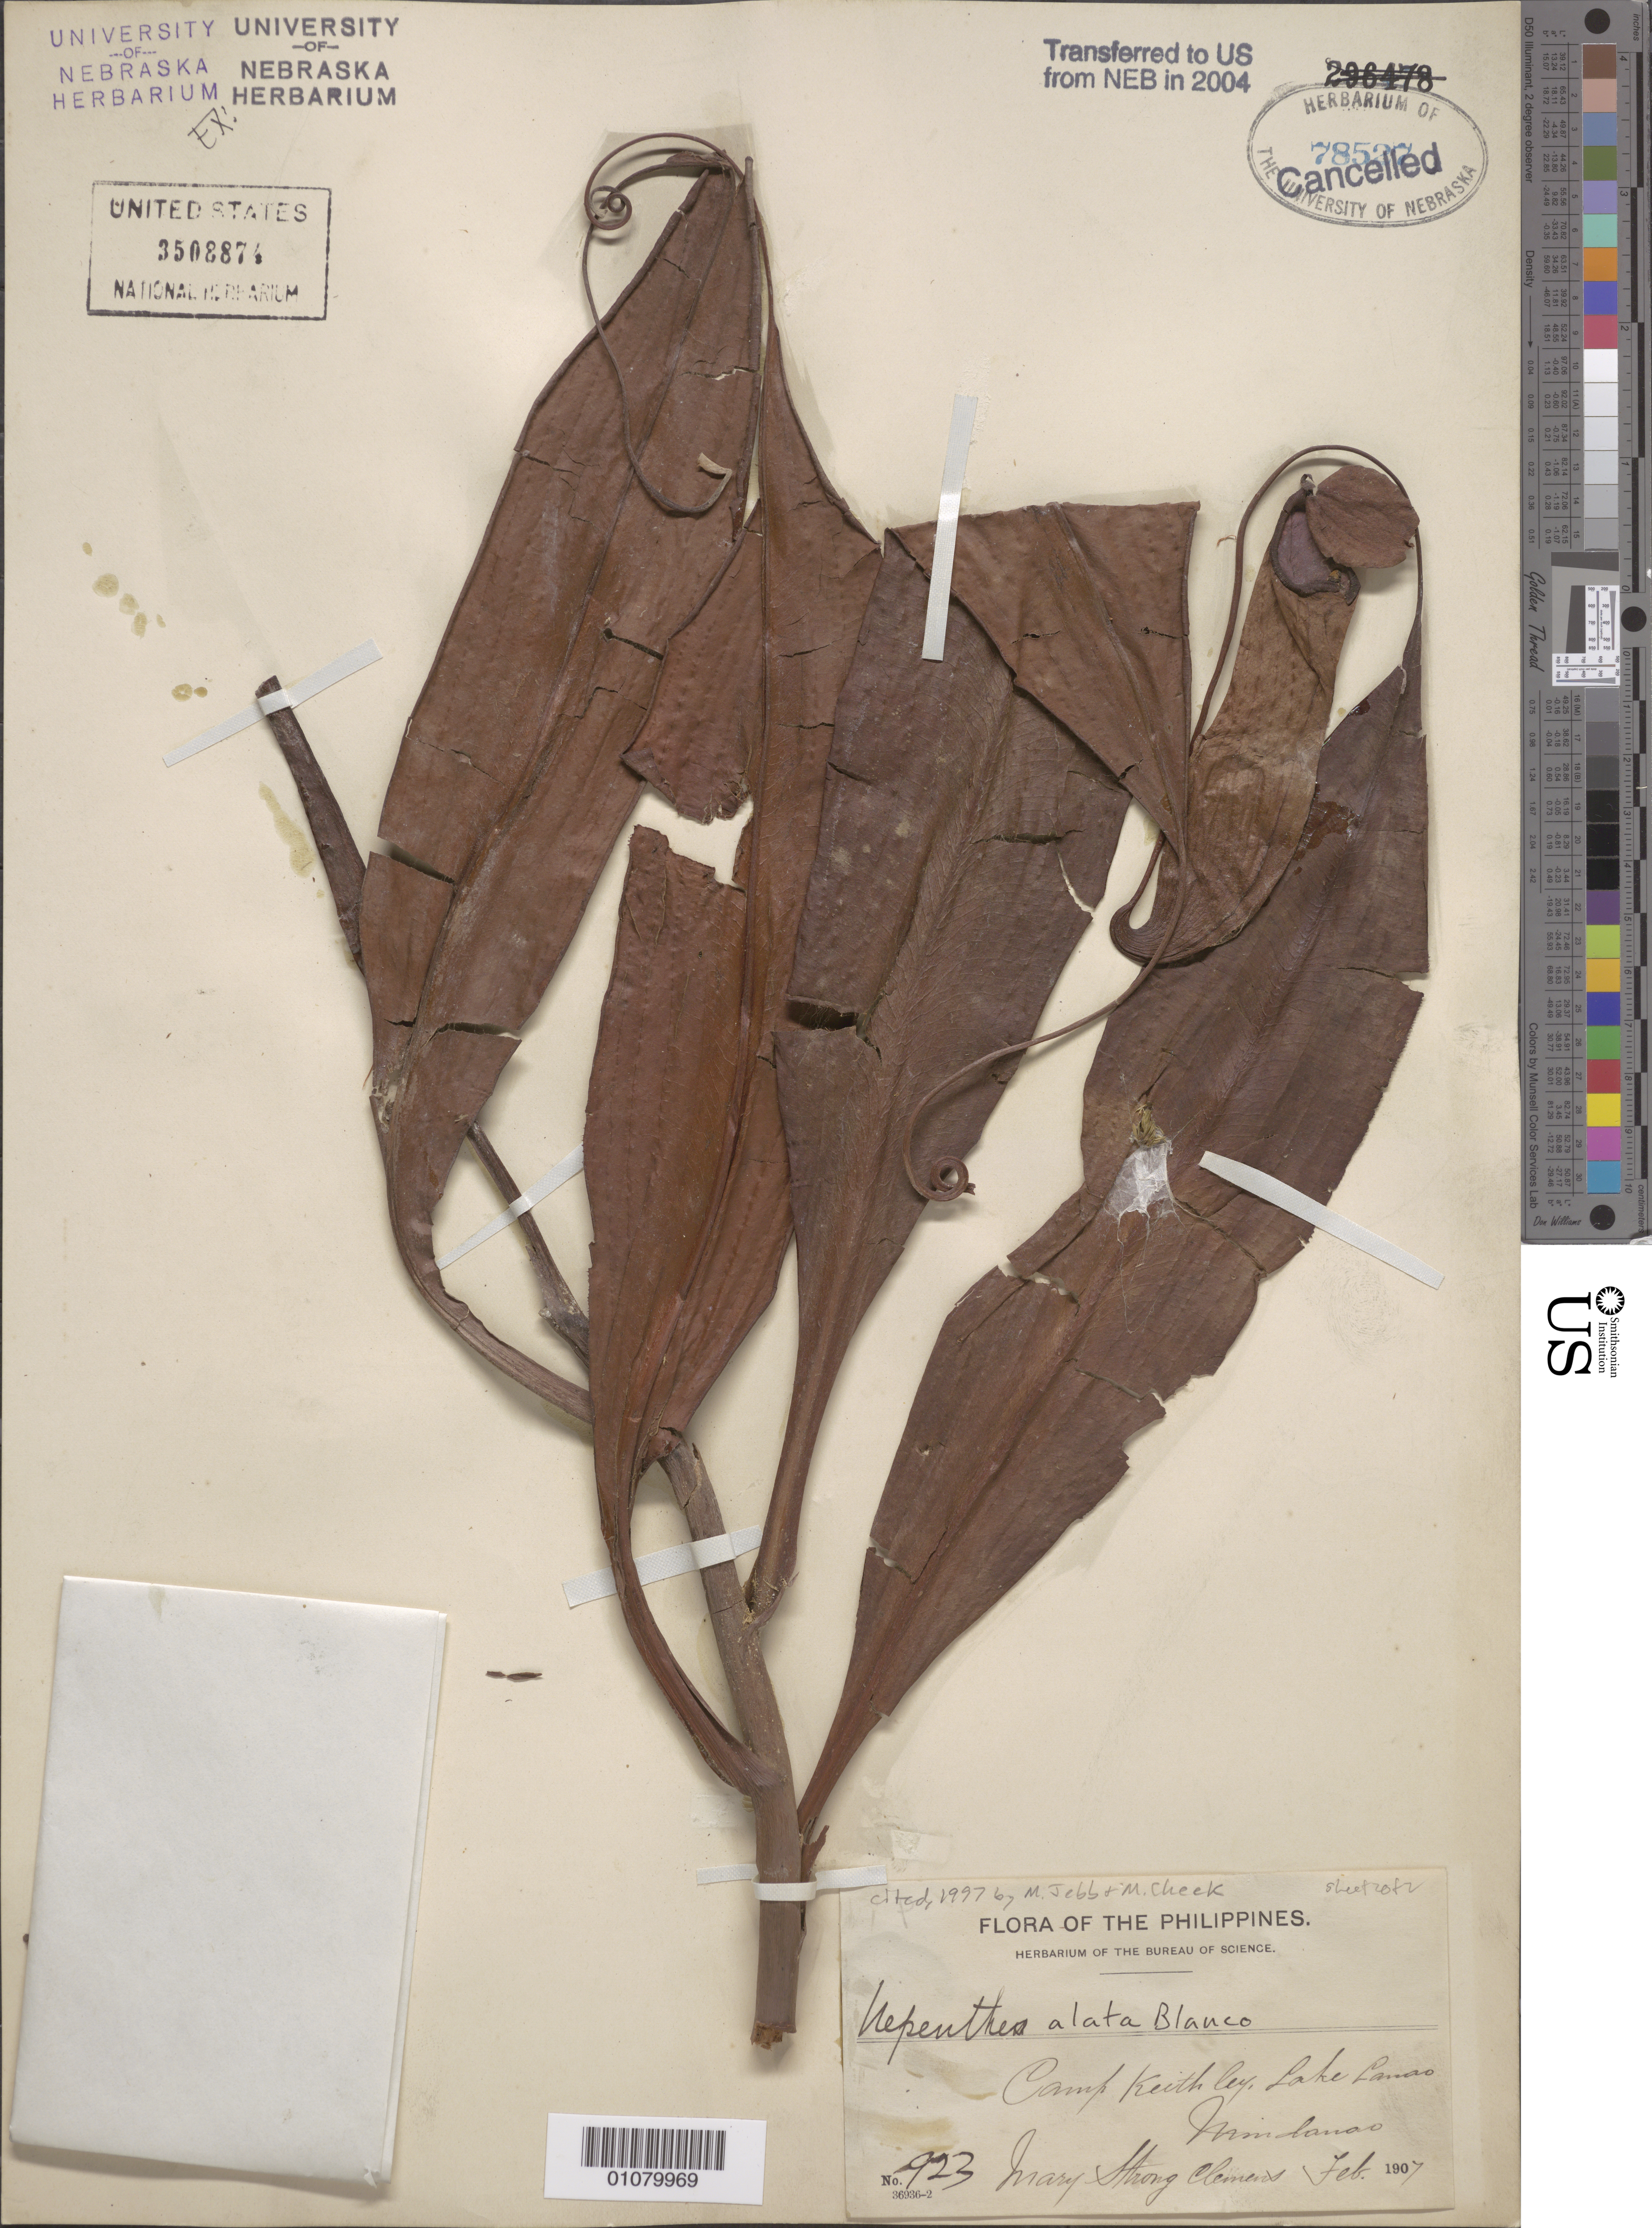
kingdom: Plantae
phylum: Tracheophyta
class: Magnoliopsida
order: Caryophyllales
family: Nepenthaceae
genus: Nepenthes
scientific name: Nepenthes alata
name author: Blanco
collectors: M. S. Clemens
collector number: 923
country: Philippines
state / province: Muslim Mindanao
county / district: Lanao del Sur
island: Mindanao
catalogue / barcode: US 3508874